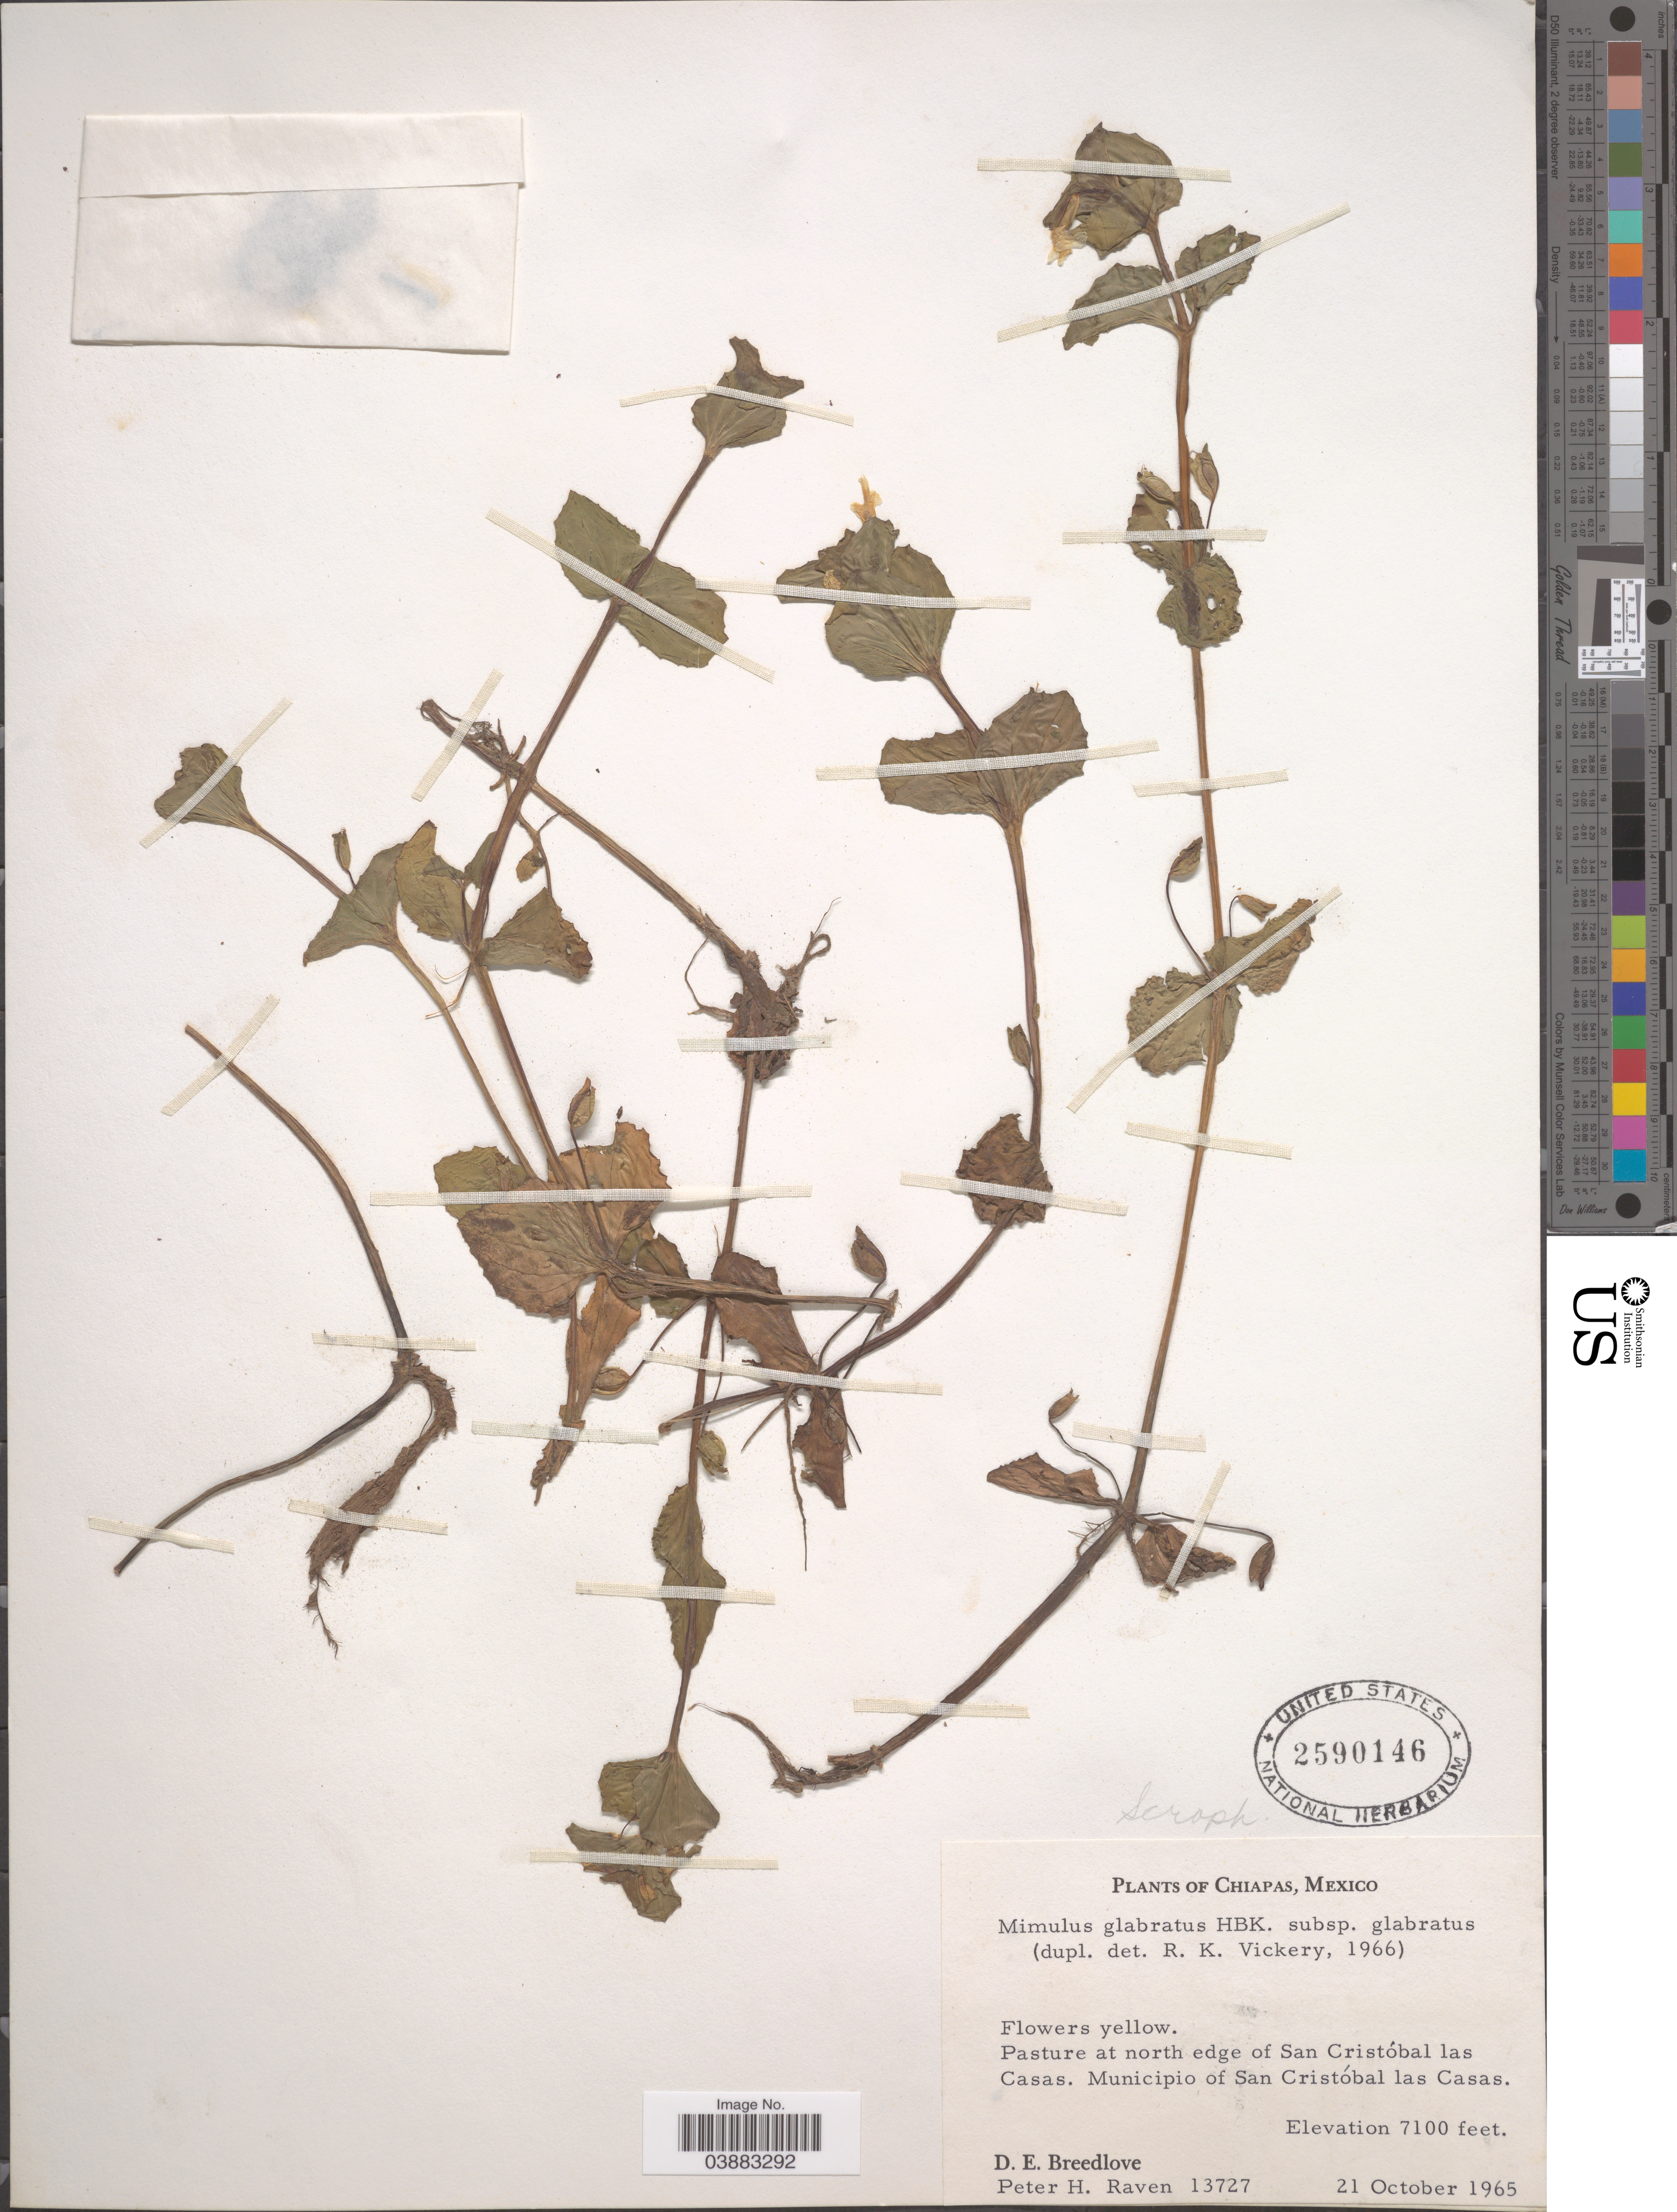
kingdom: Plantae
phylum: Tracheophyta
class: Magnoliopsida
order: Lamiales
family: Phrymaceae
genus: Mimulus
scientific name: Mimulus glabratus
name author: Kunth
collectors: D. E. Breedlove & P. Raven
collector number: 13727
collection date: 1965-10-21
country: Mexico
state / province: Chiapas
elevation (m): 2164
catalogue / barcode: US 2590146